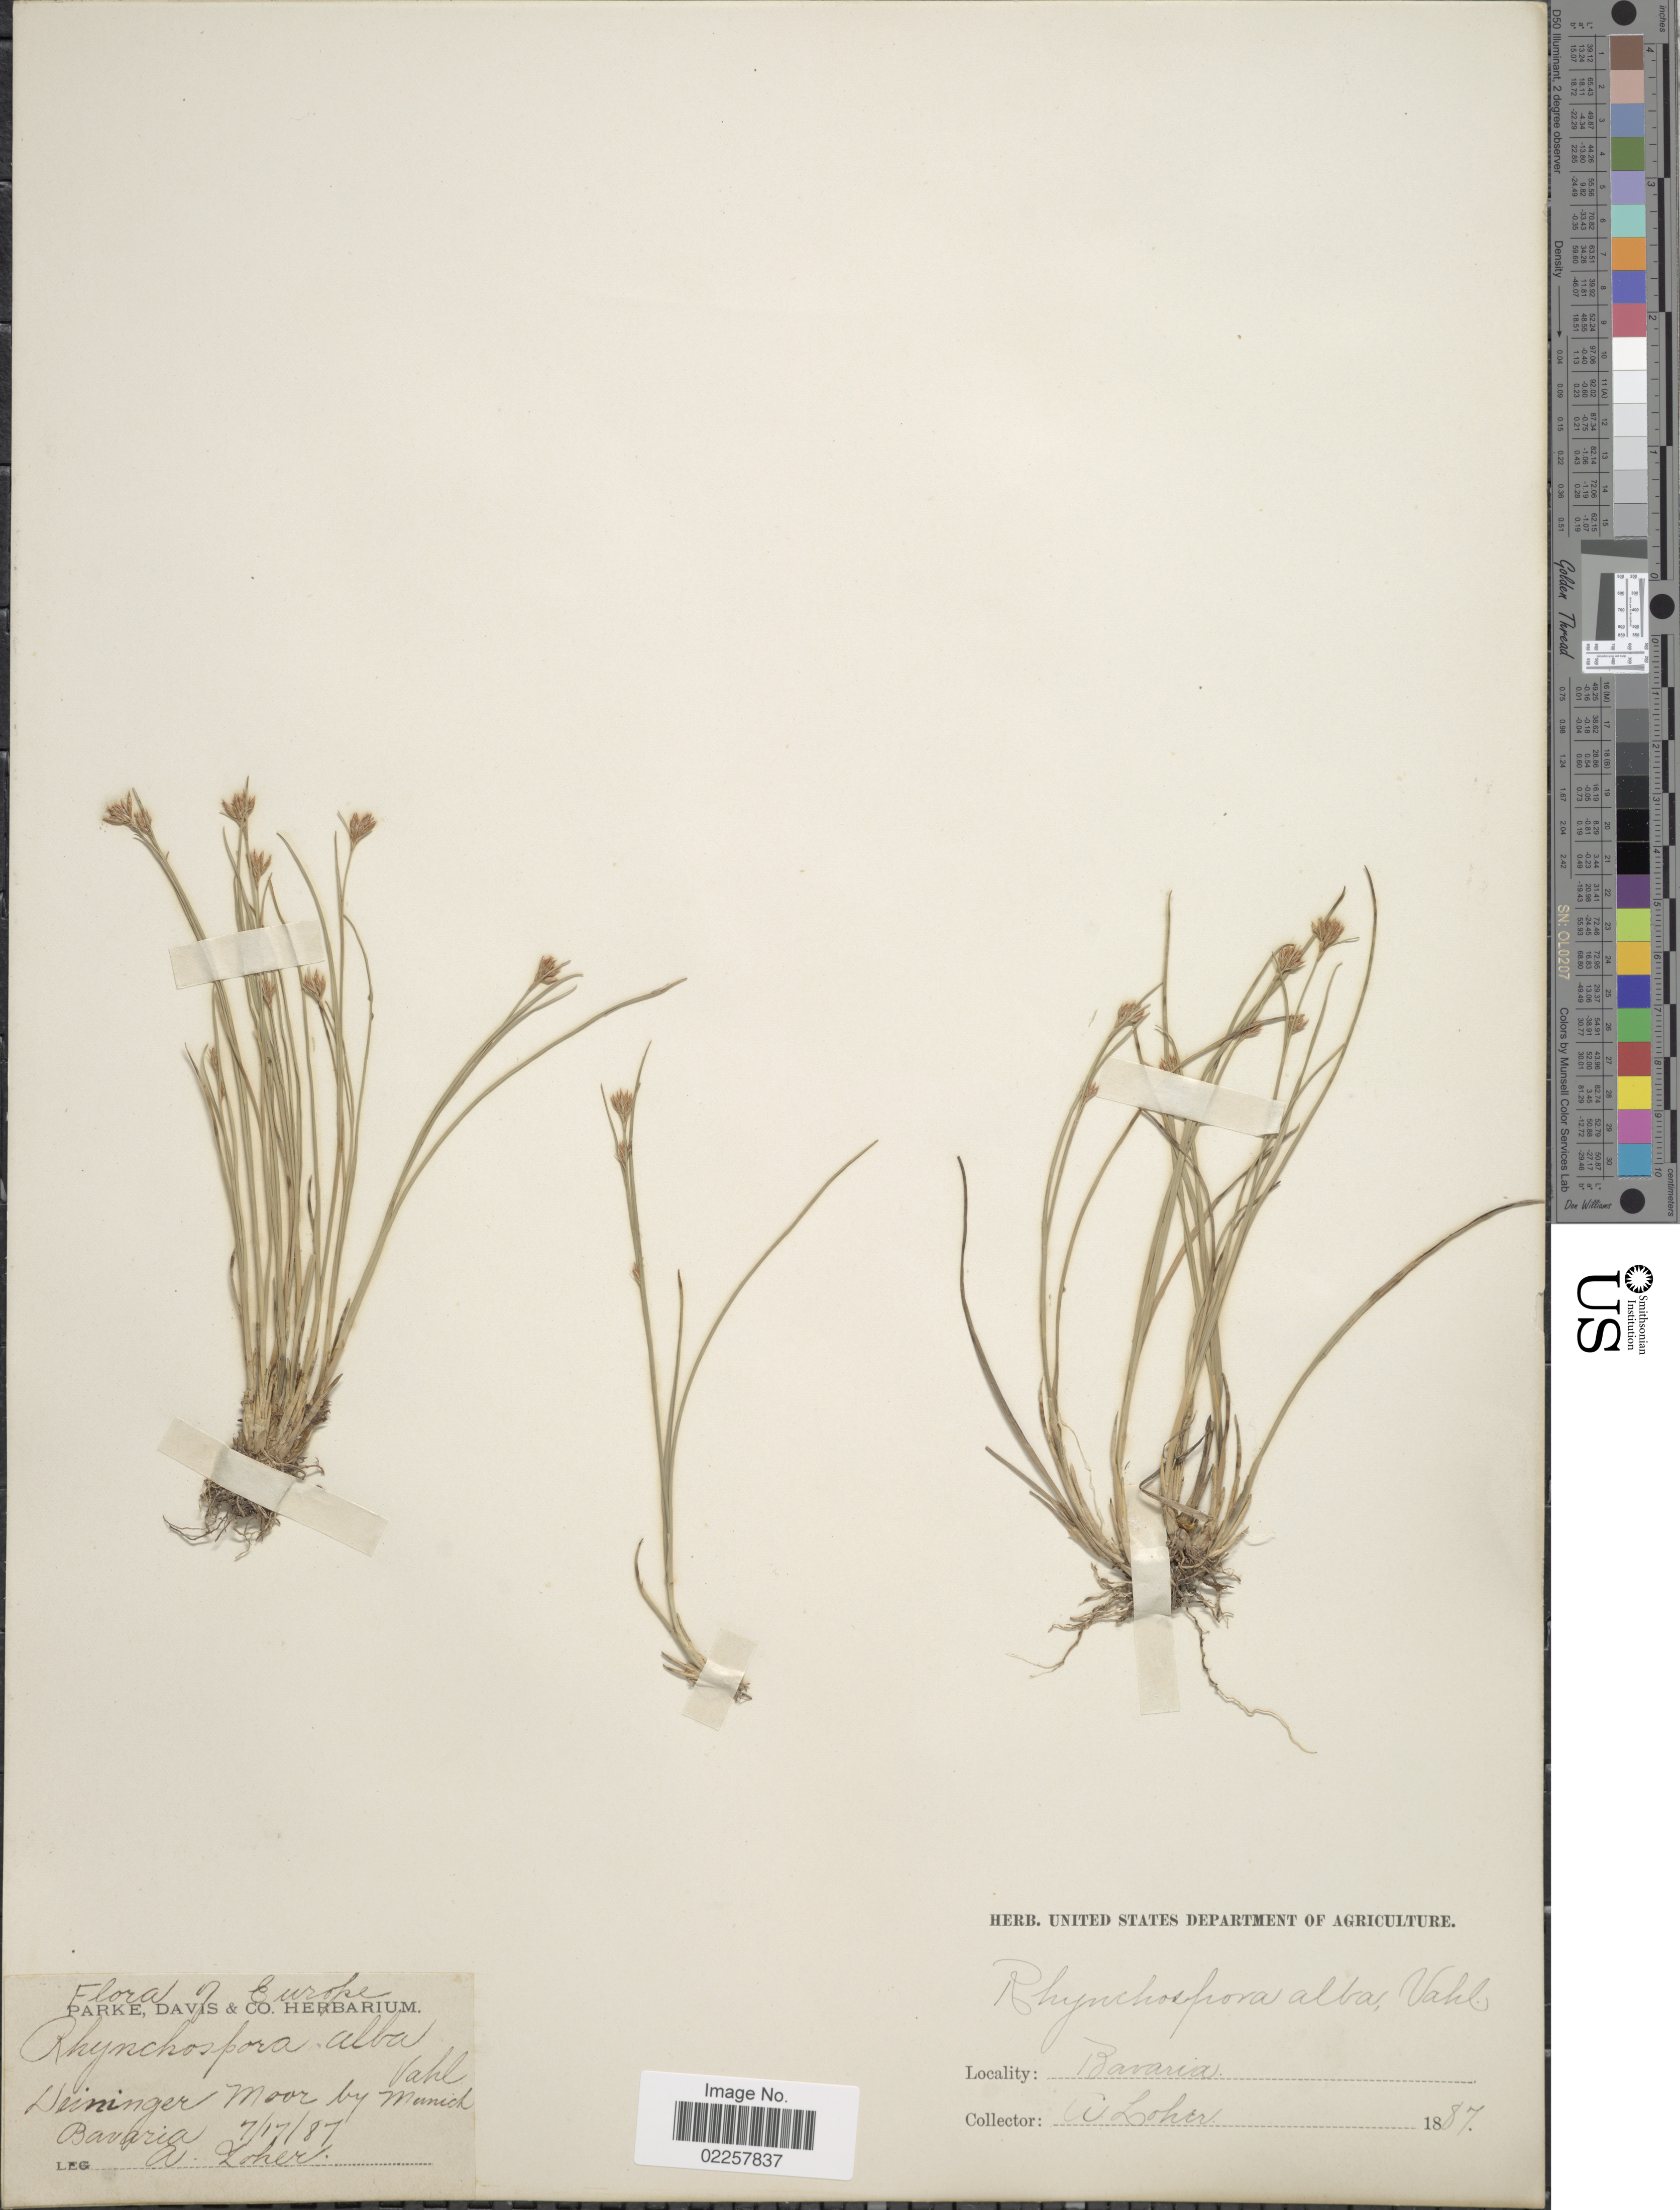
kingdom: Plantae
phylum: Tracheophyta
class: Liliopsida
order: Poales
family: Cyperaceae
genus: Rhynchospora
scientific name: Rhynchospora alba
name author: (L.) Vahl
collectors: A. Loher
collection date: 1887-07-17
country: Germany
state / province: Bayern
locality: Bavaria